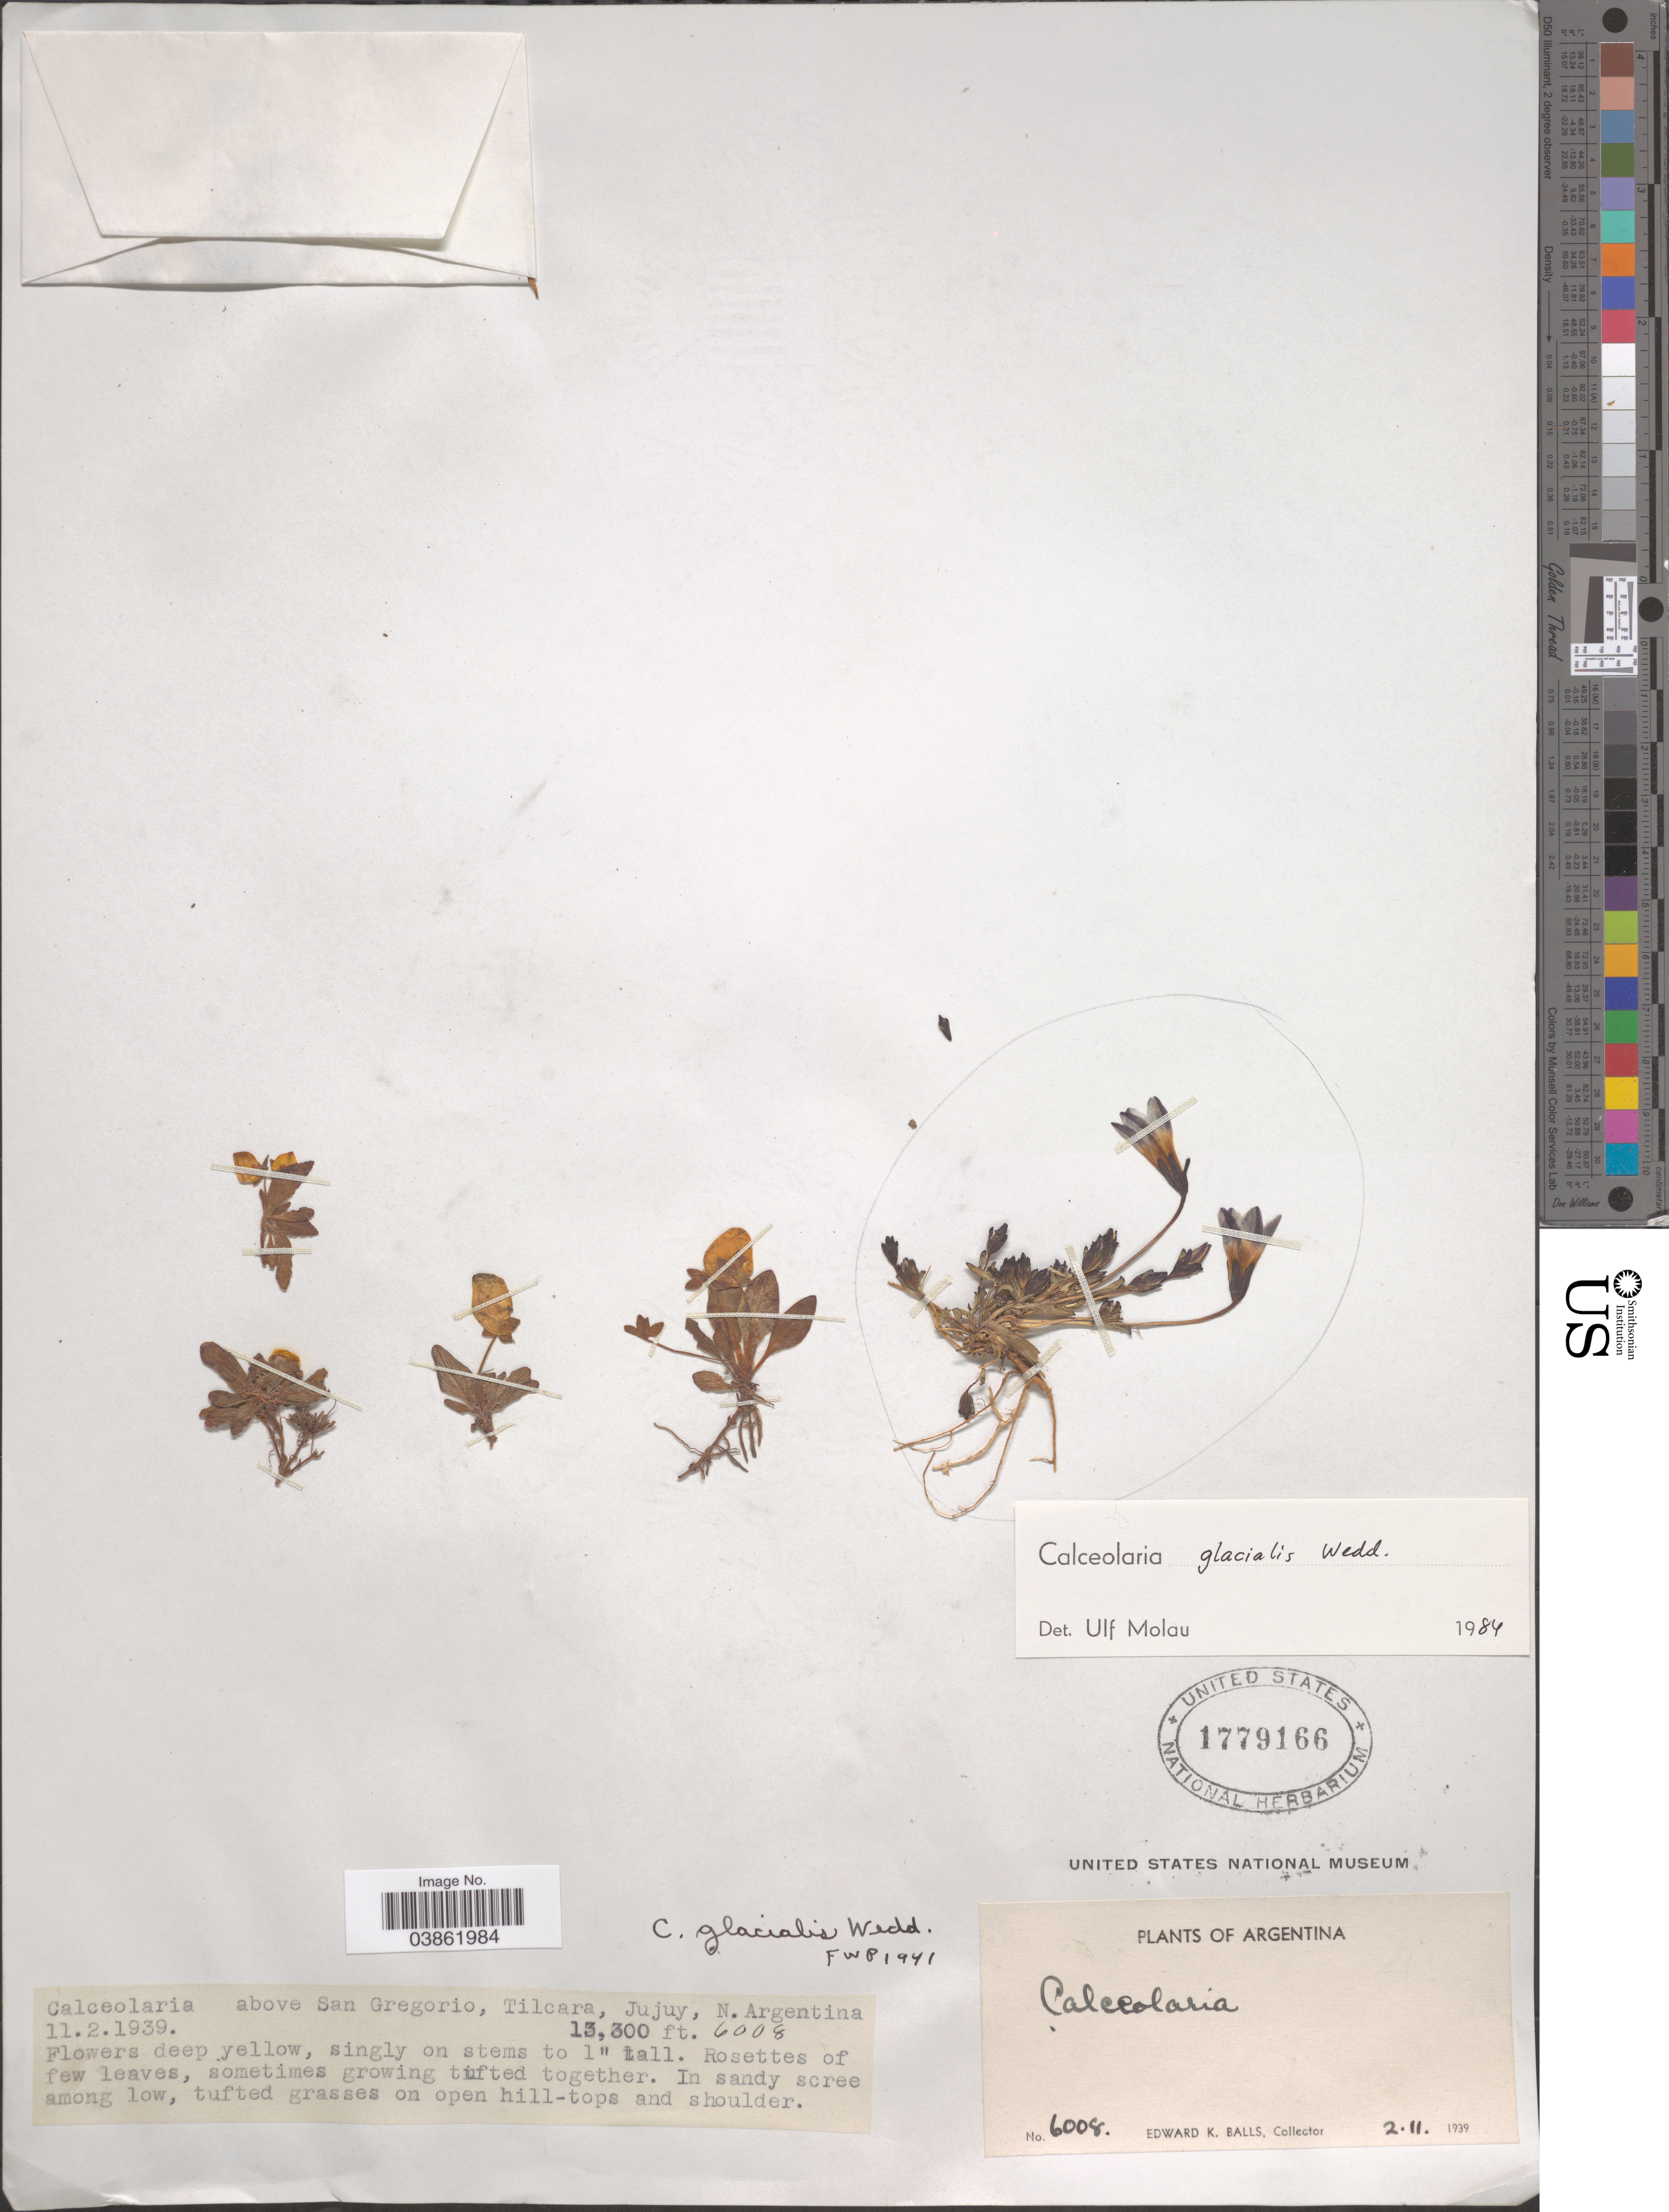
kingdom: Plantae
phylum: Tracheophyta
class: Magnoliopsida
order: Lamiales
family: Calceolariaceae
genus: Calceolaria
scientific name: Calceolaria glacialis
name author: Wedd.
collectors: E. K. Balls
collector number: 6008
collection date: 1939-02-11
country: Argentina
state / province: Jujuy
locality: Above San Gregorio, Tilcara, N. Argentina.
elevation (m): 4054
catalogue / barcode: US 1779166